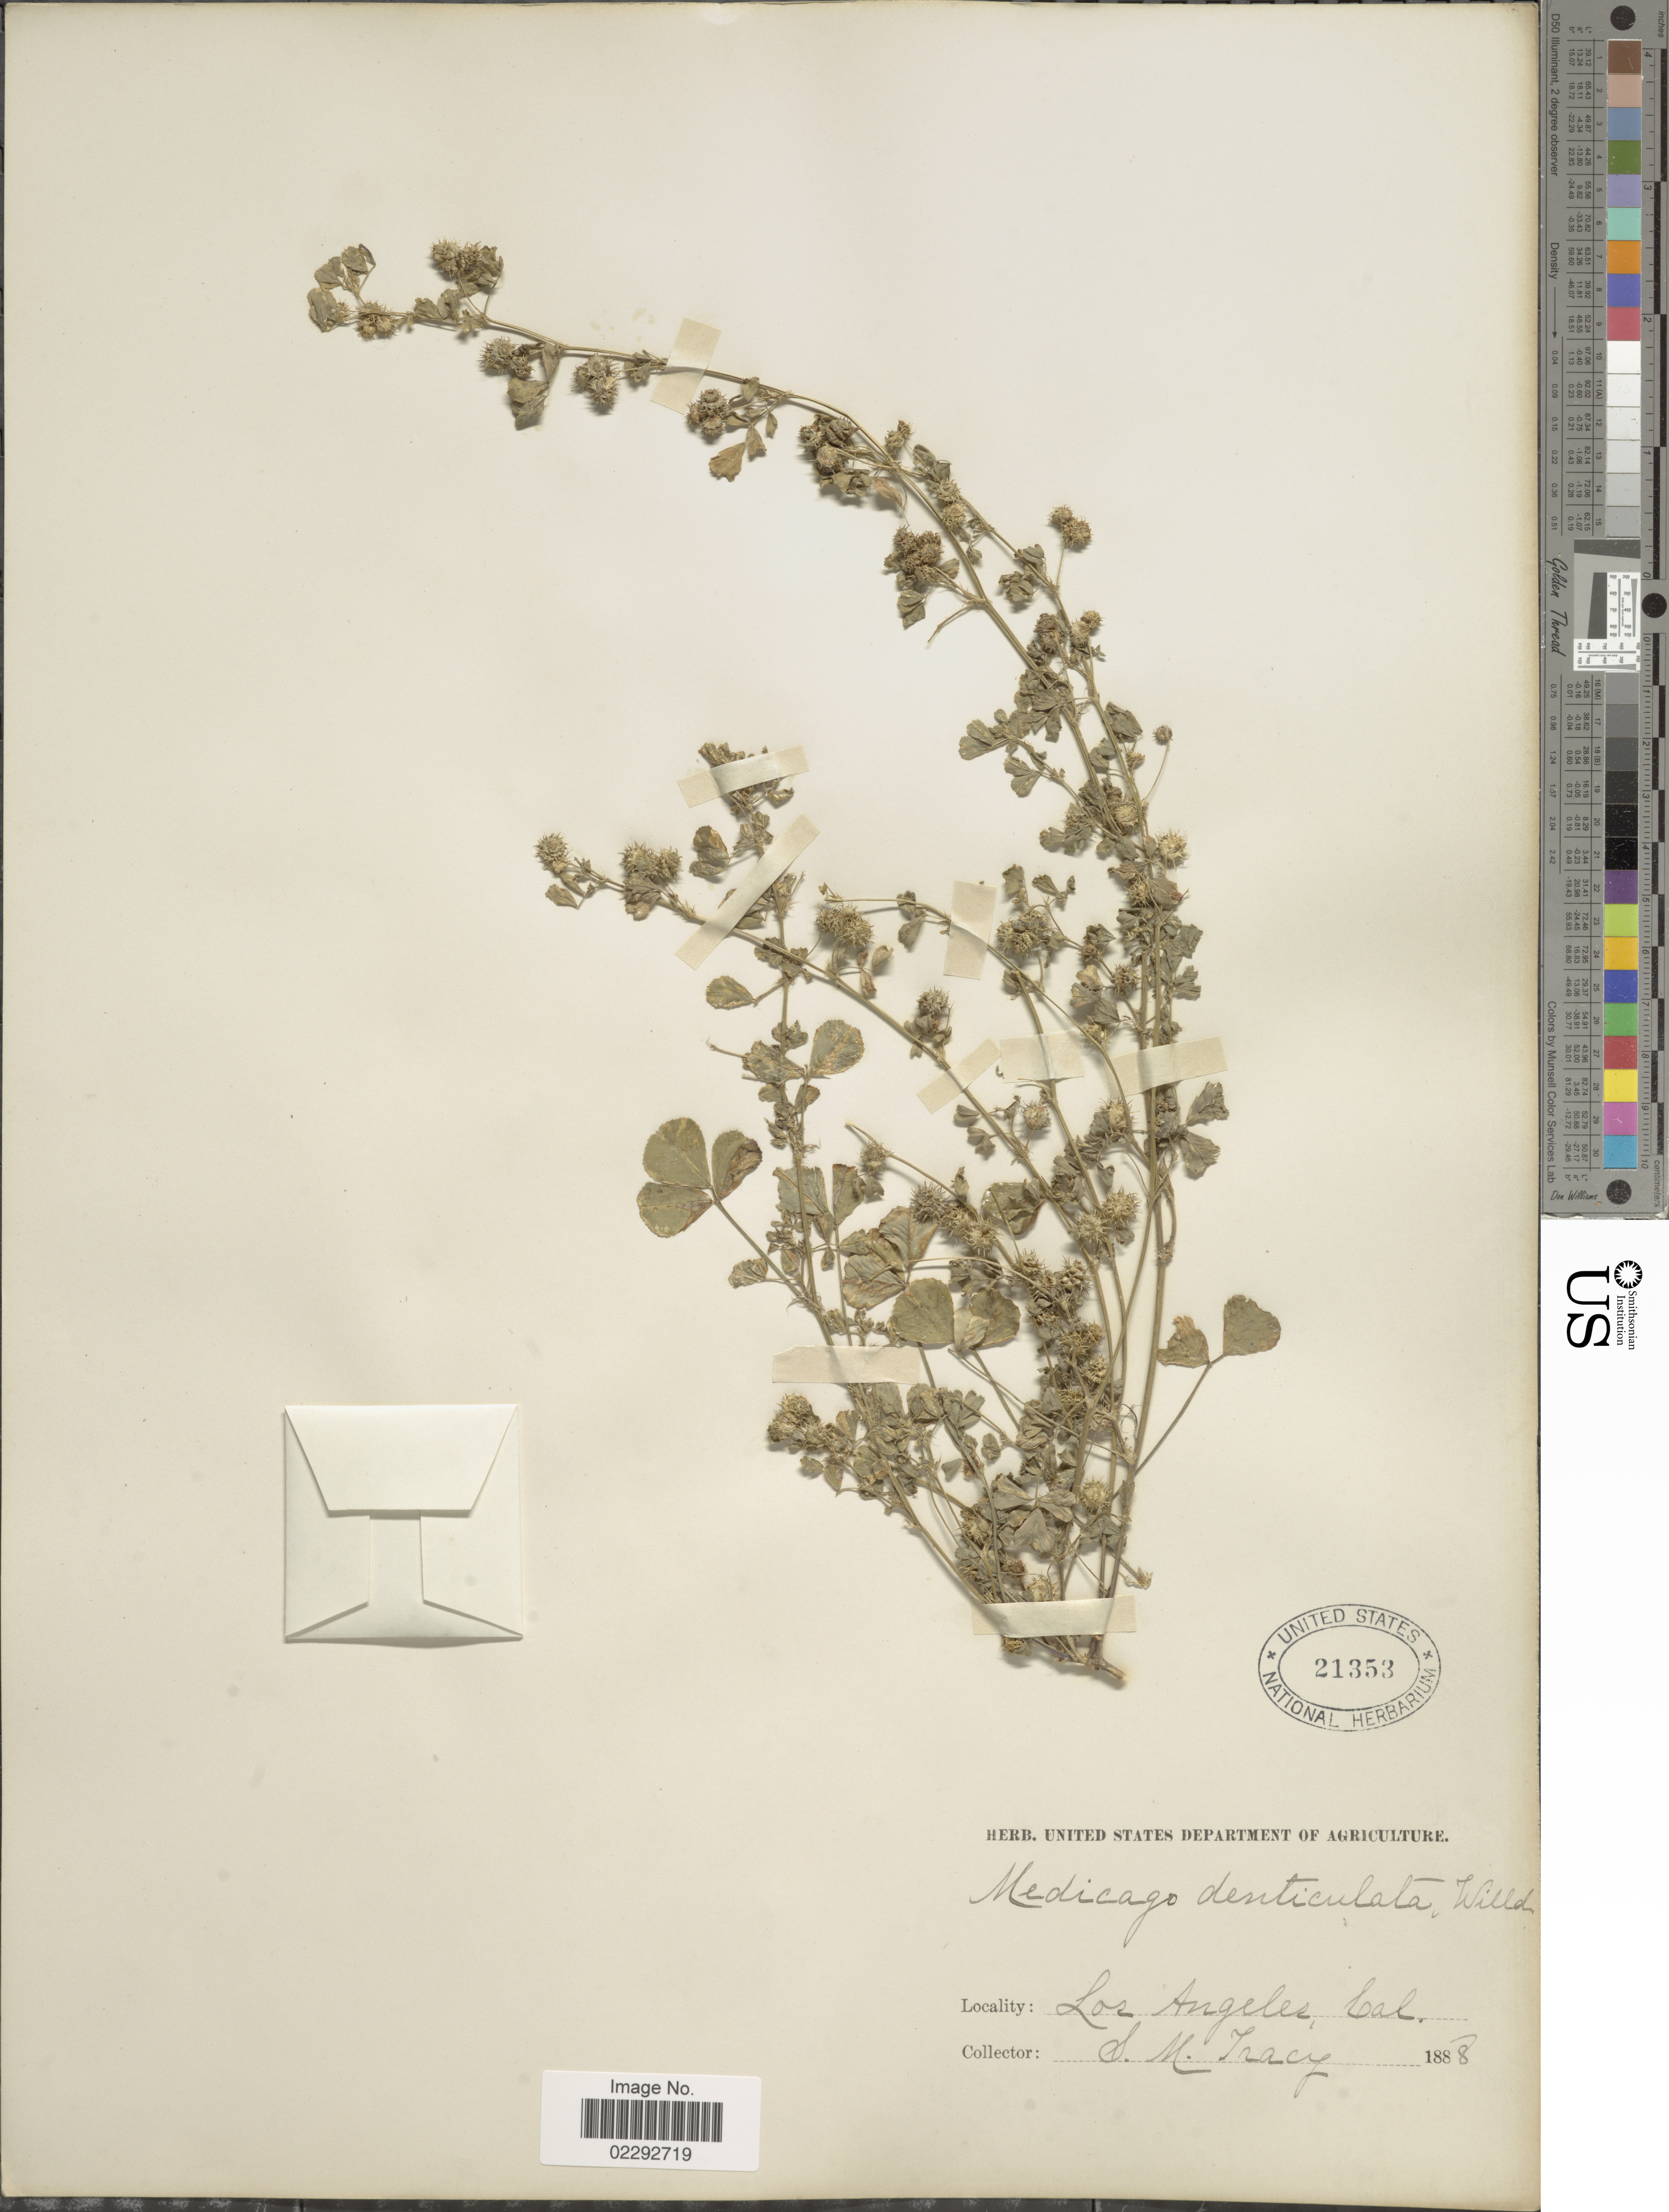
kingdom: Plantae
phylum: Tracheophyta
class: Magnoliopsida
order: Fabales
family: Fabaceae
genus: Medicago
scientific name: Medicago hispida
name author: Gaertn.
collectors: S. M. Tracy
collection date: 1888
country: United States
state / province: California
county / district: Los Angeles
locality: Los Angeles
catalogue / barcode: US 21353